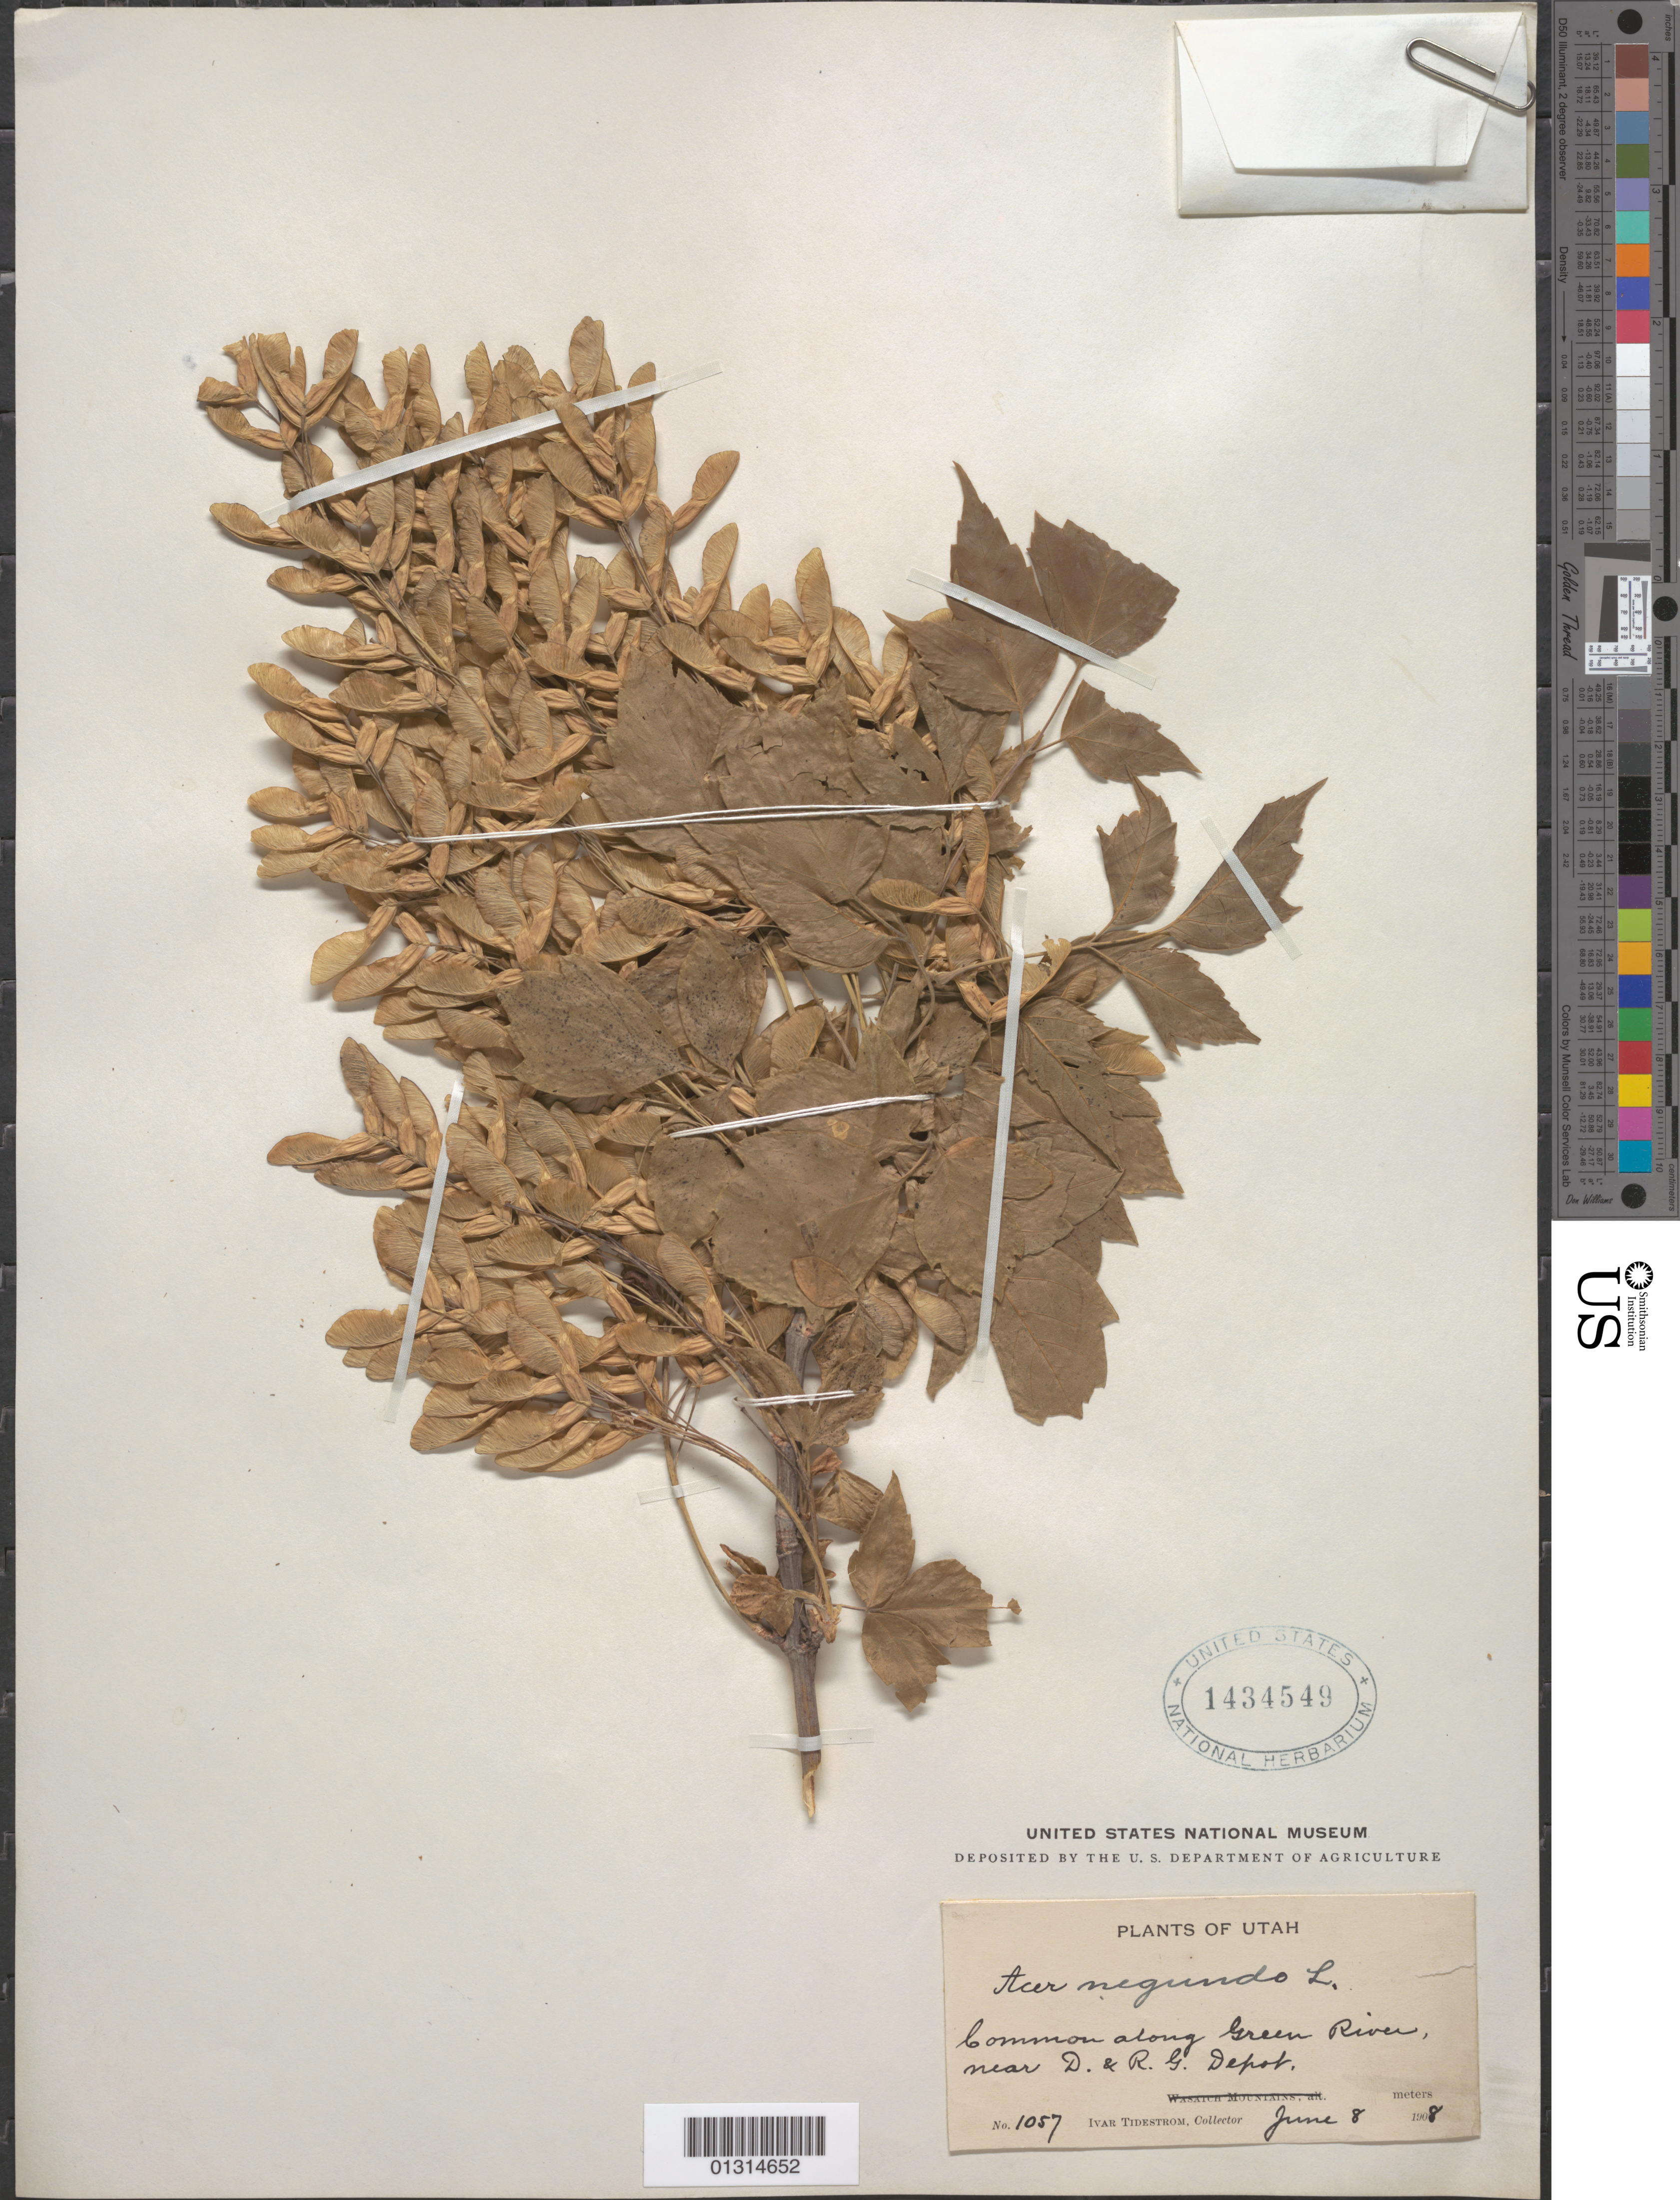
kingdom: Plantae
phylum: Tracheophyta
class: Magnoliopsida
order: Sapindales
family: Sapindaceae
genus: Acer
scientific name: Acer negundo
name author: L.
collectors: I. F. Tidestrom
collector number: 1057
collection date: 1908-06-08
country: United States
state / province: Utah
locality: Green River, near D. & R.G. Depot.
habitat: Common along river.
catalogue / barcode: US 1434549